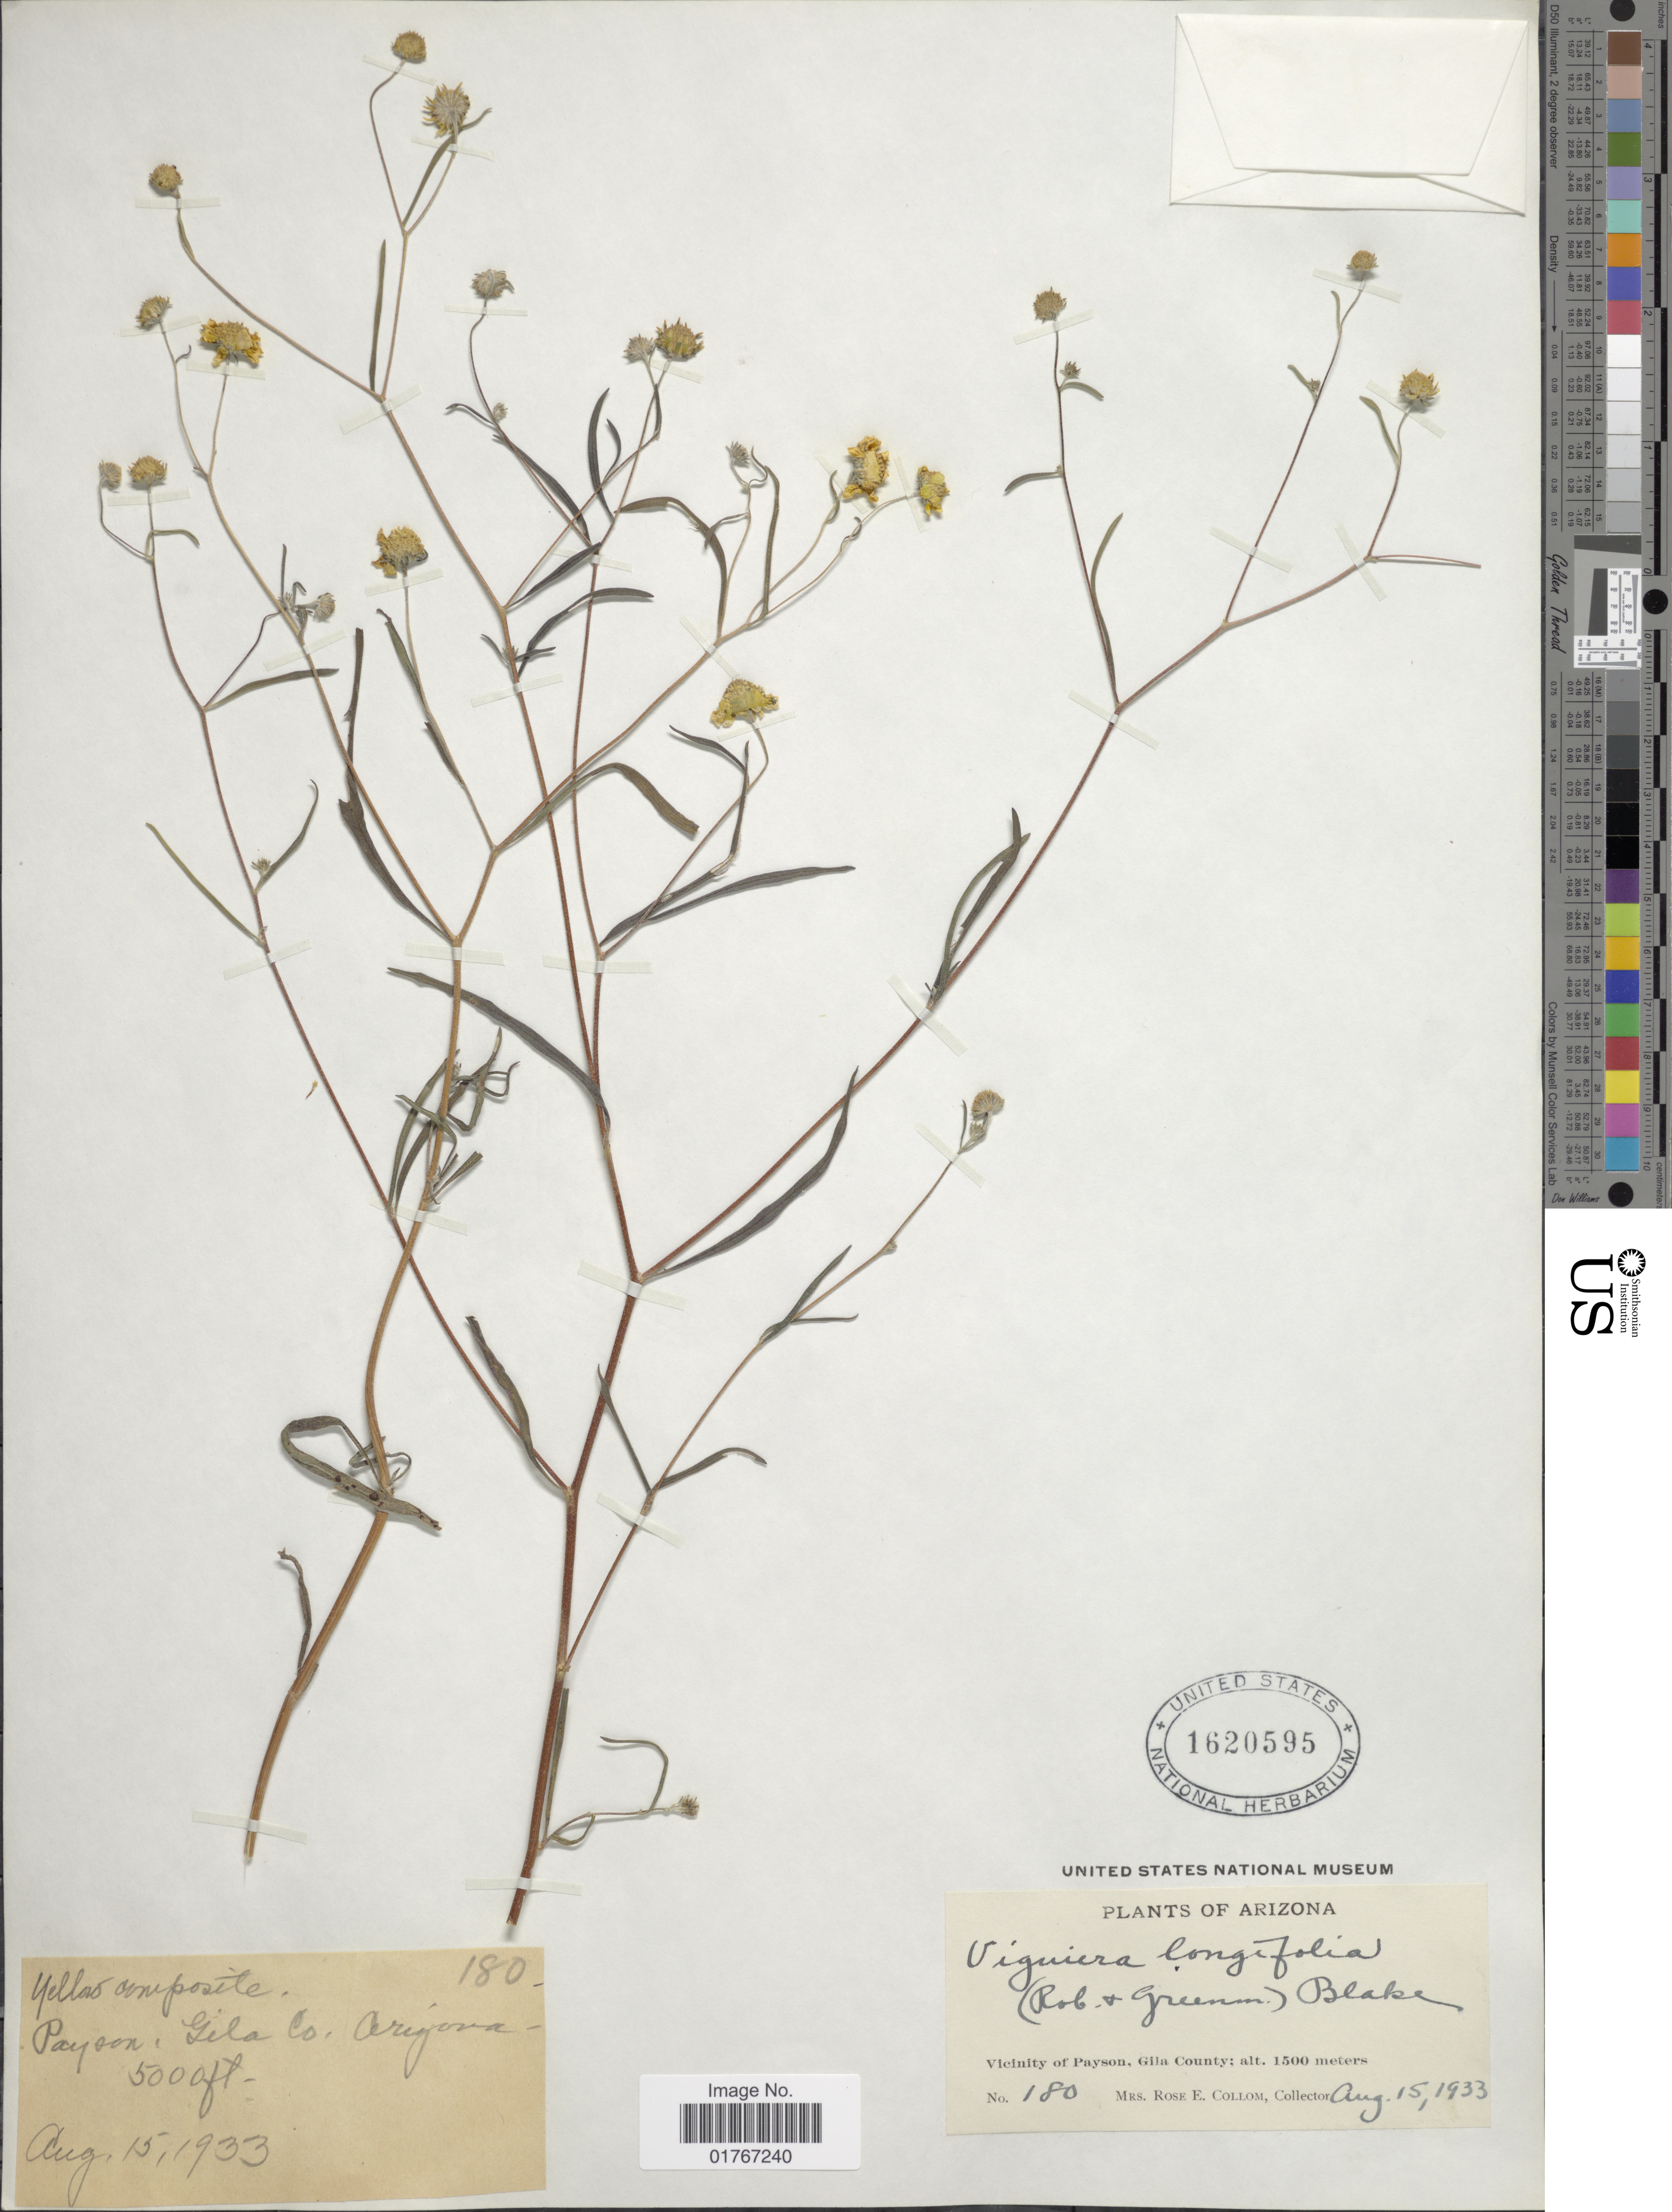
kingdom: Plantae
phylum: Tracheophyta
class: Magnoliopsida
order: Asterales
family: Asteraceae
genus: Heliomeris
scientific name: Heliomeris longifolia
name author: (B.L. Rob.) Cockerell & Greenm.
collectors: R. E. Collom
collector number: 180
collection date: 1933-08-15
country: United States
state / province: Arizona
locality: Vicinity of Payson, Gila County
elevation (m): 1500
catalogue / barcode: US 1620595